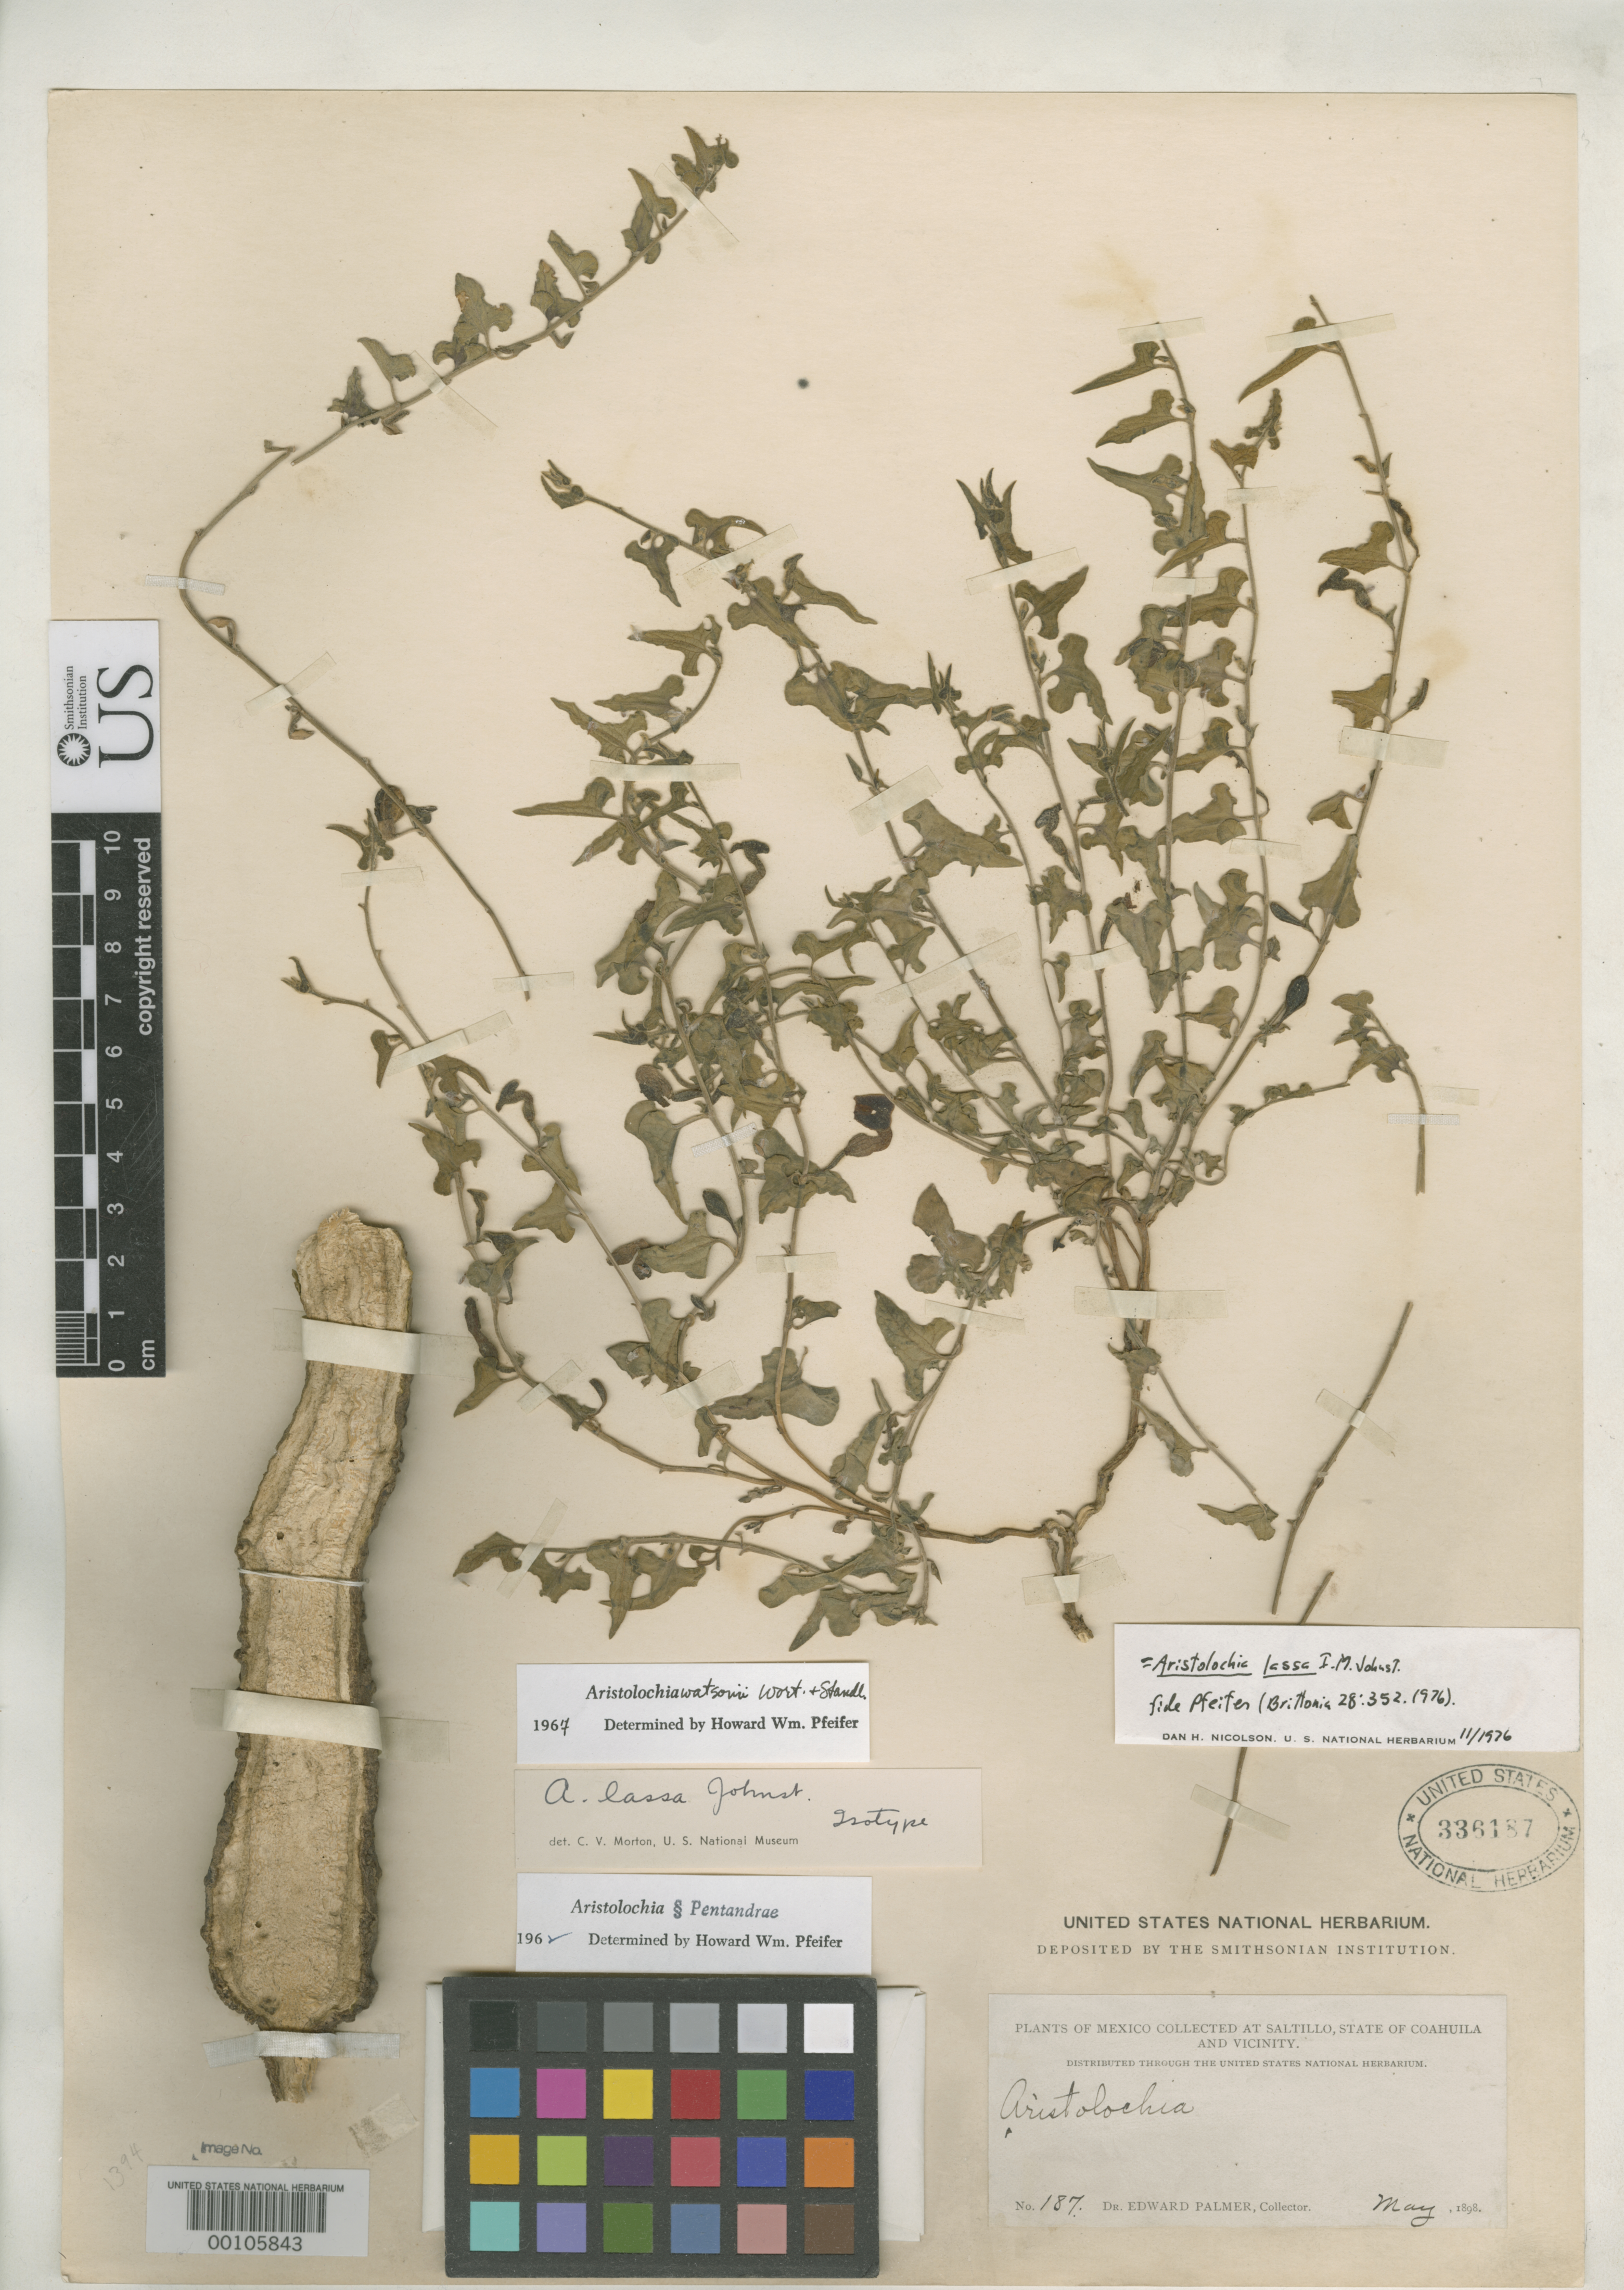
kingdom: Plantae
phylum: Tracheophyta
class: Magnoliopsida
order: Piperales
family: Aristolochiaceae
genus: Aristolochia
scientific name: Aristolochia lassa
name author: I.M. Johnst.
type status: Isotype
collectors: E. Palmer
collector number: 187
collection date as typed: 1898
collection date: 1898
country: Mexico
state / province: Coahuila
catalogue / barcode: US 336187